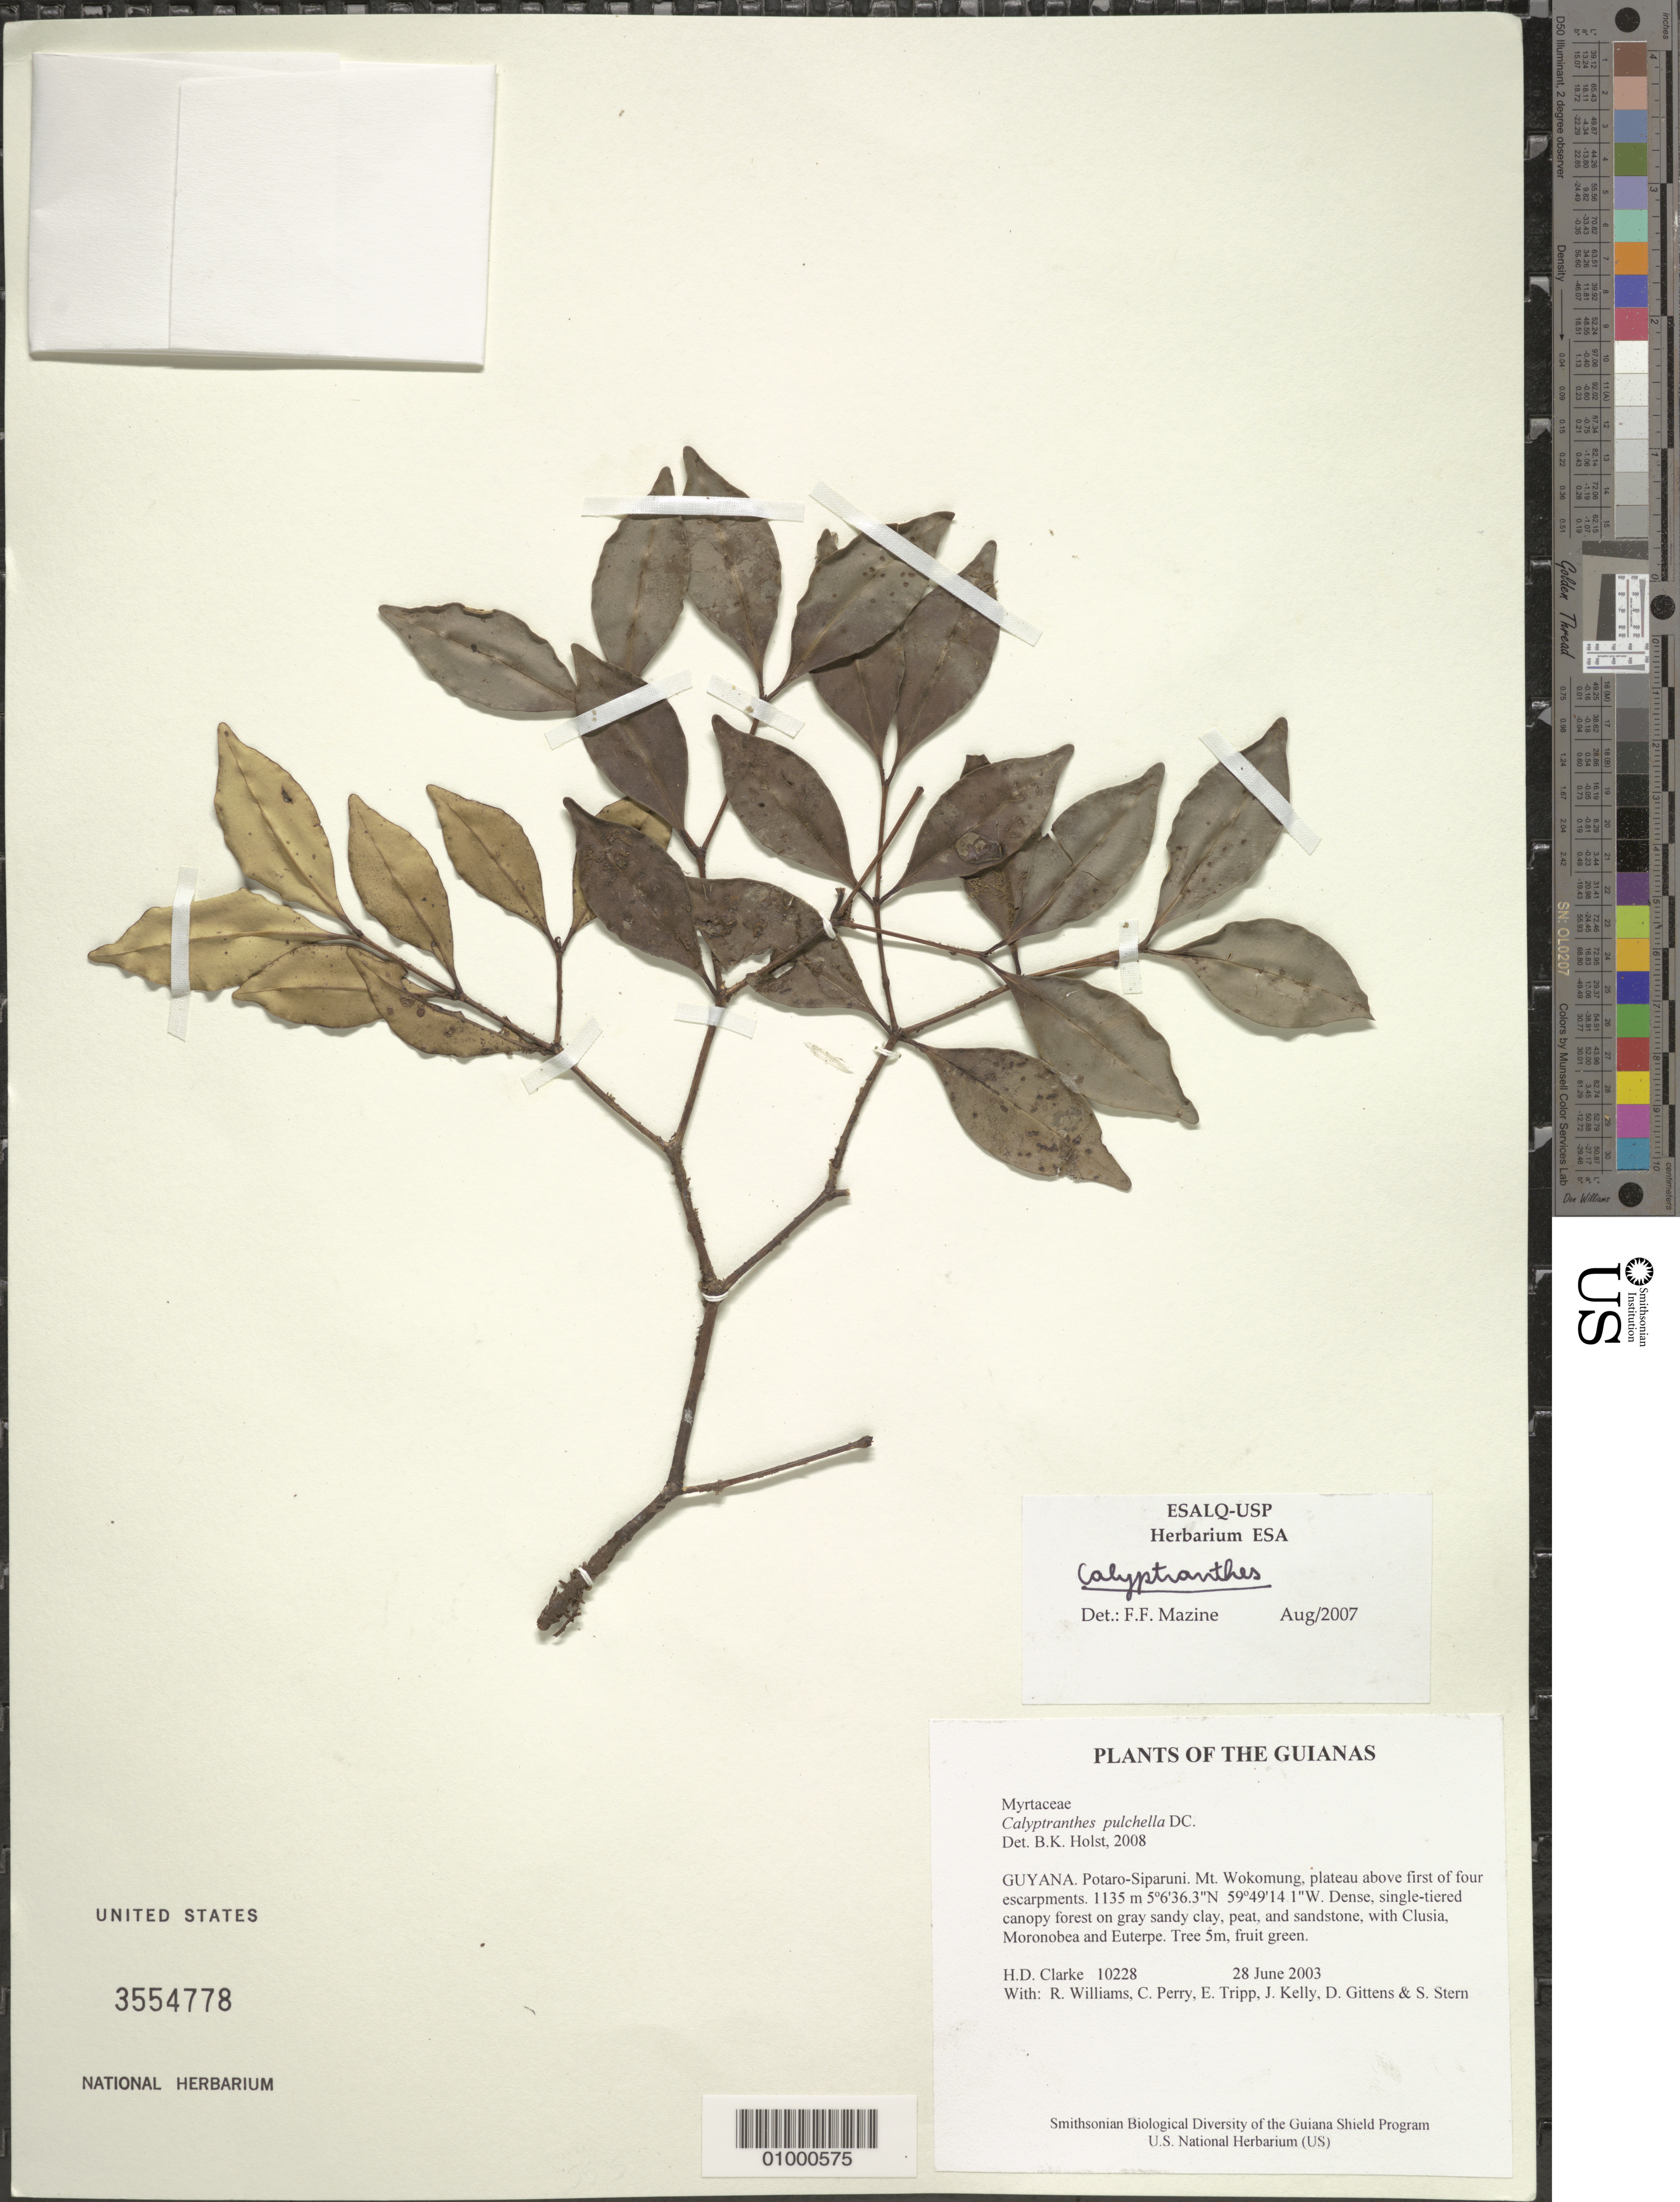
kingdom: Plantae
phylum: Tracheophyta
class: Magnoliopsida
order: Myrtales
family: Myrtaceae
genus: Myrcia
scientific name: Myrcia pulchella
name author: (DC.) A.R. Lourenço & E. Lucas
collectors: H. D. Clarke, R. Williams, C. Perry, E. Tripp, J. Kelly, D. Gittens & S. R. Stern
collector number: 10228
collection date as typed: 28 June 2003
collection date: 2003-06-28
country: Guyana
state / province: Potaro-Siparuni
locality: Mt. Wokomung, plateau above first of four escarpments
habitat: Dense, single-tiered canopy forest on gray sandy clay, peat, and sandstone, with Clusia, Moronobea and Euterpe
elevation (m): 1135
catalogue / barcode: US 3554778